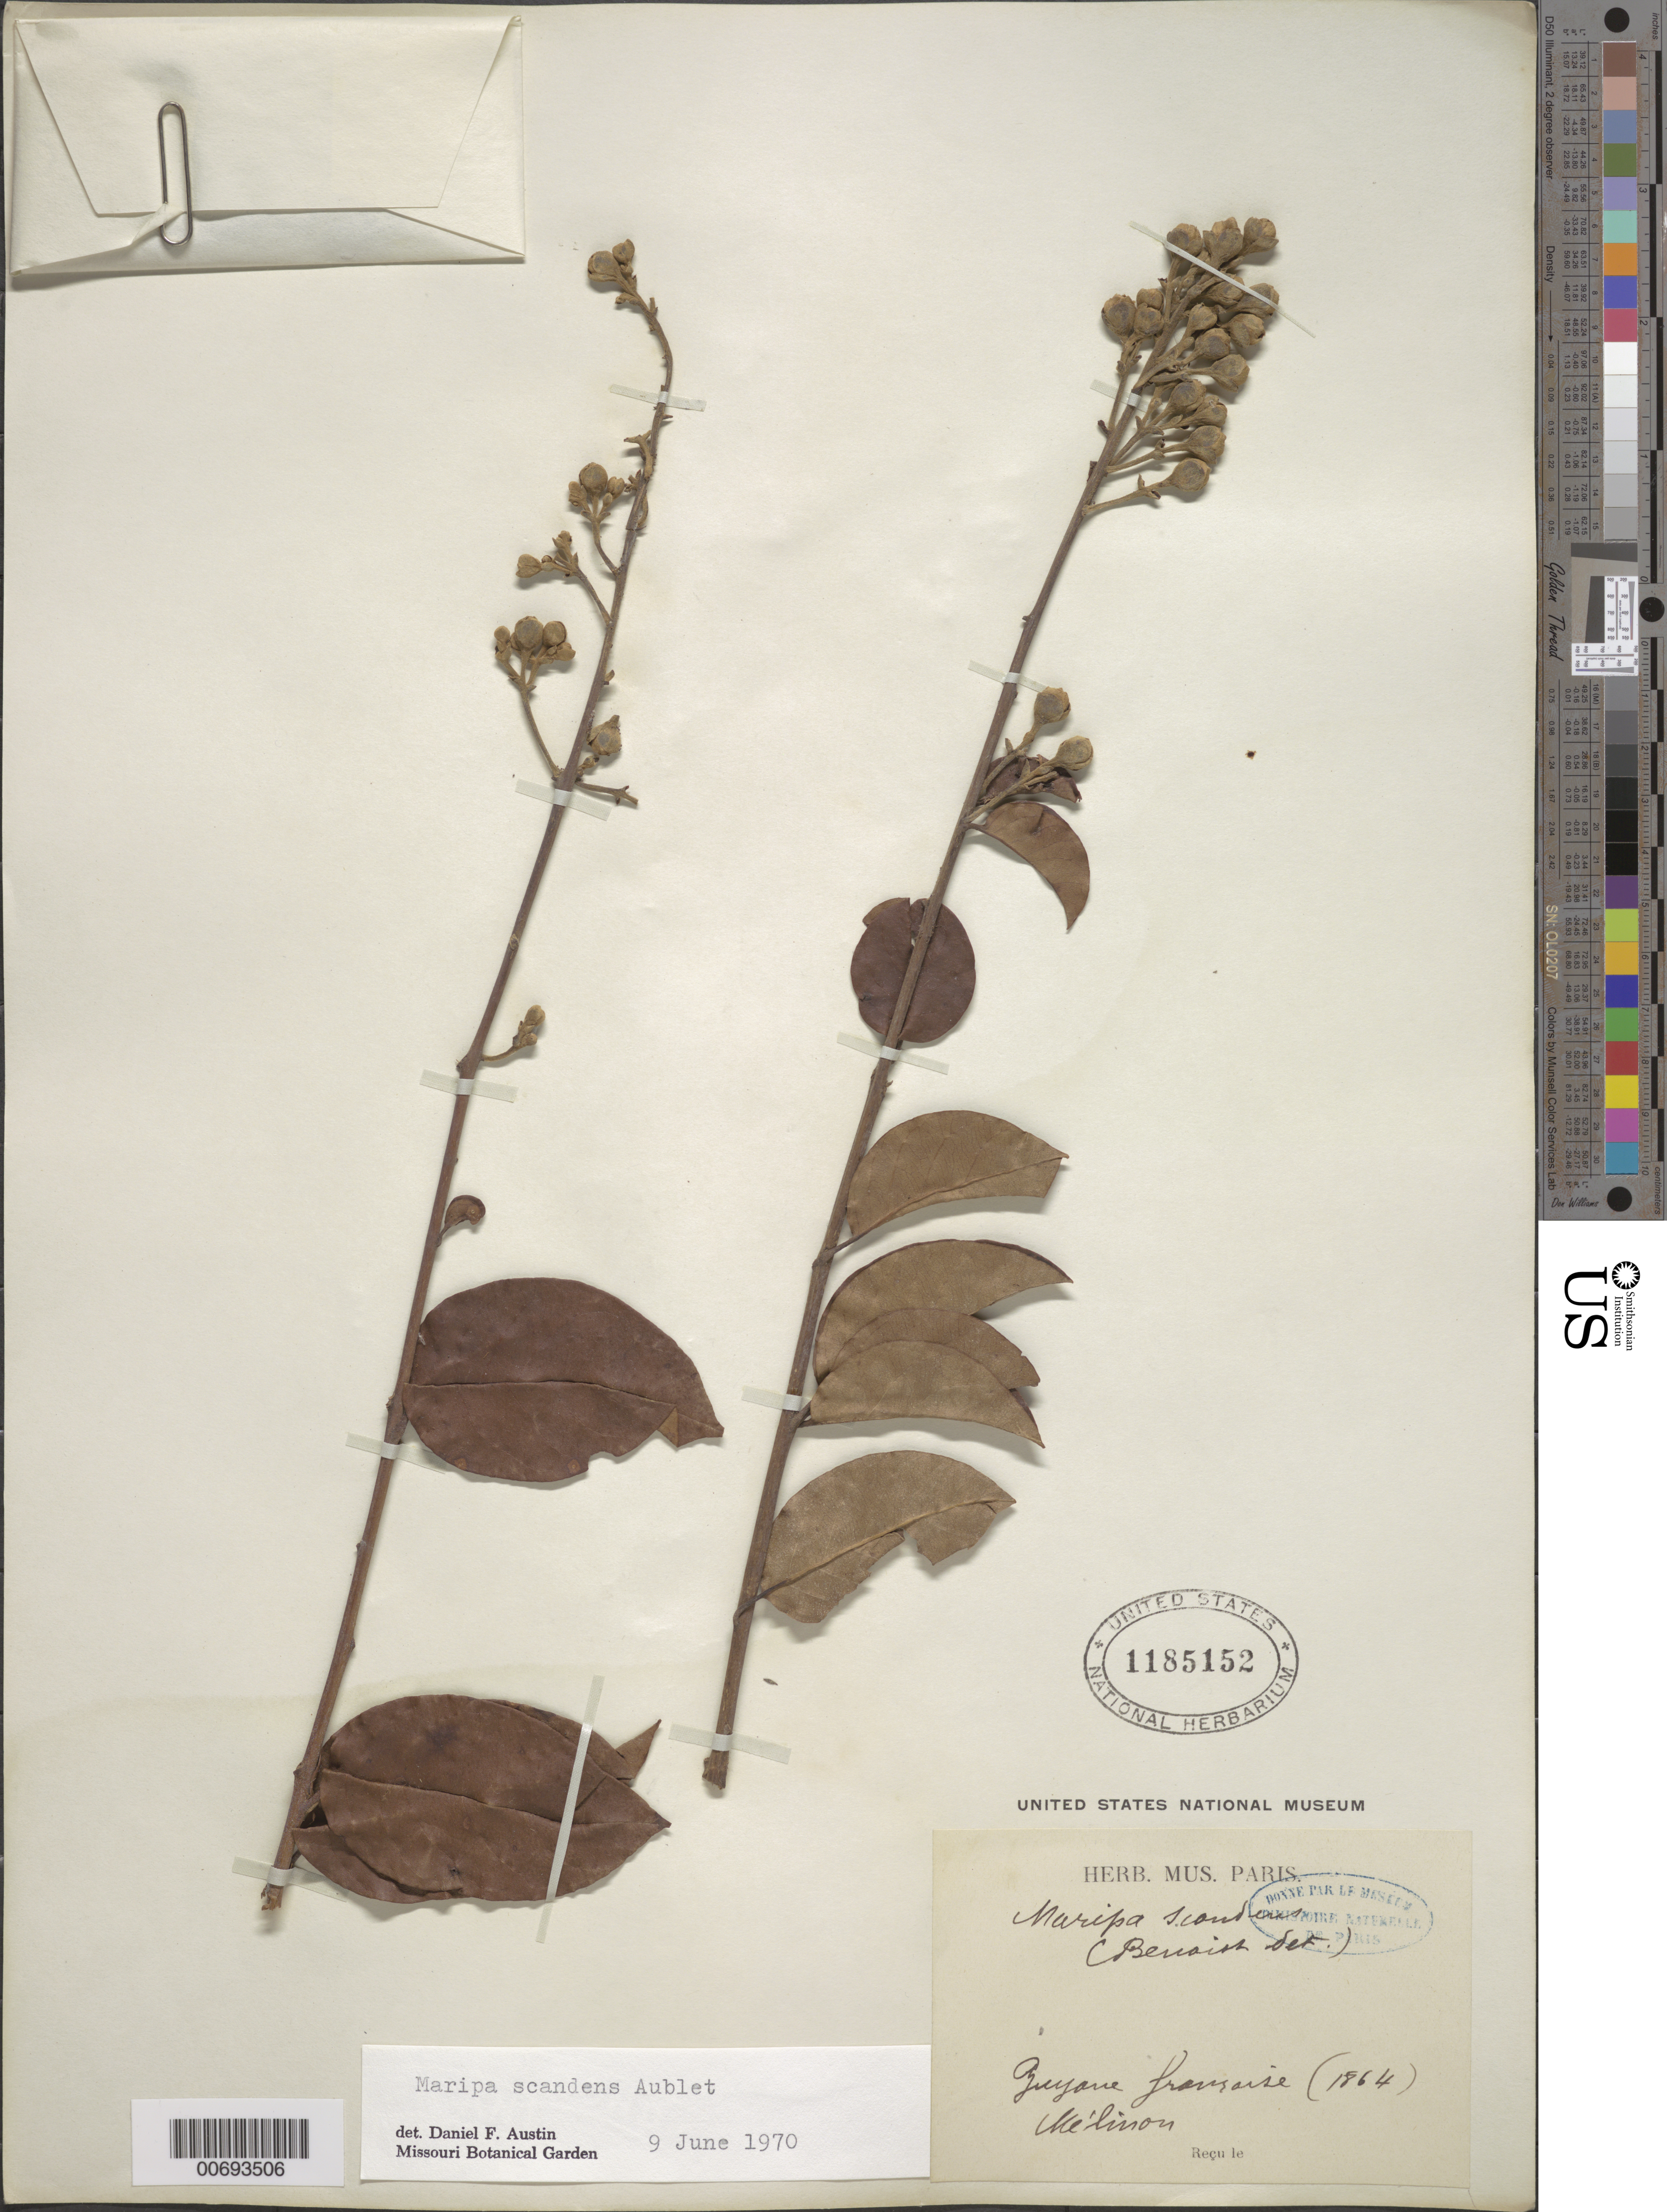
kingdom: Plantae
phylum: Tracheophyta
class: Magnoliopsida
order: Solanales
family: Convolvulaceae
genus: Maripa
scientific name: Maripa scandens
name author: Aubl.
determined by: Austin, D. F.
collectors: E. Mélinon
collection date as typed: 1864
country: French Guiana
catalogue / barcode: US 1185152